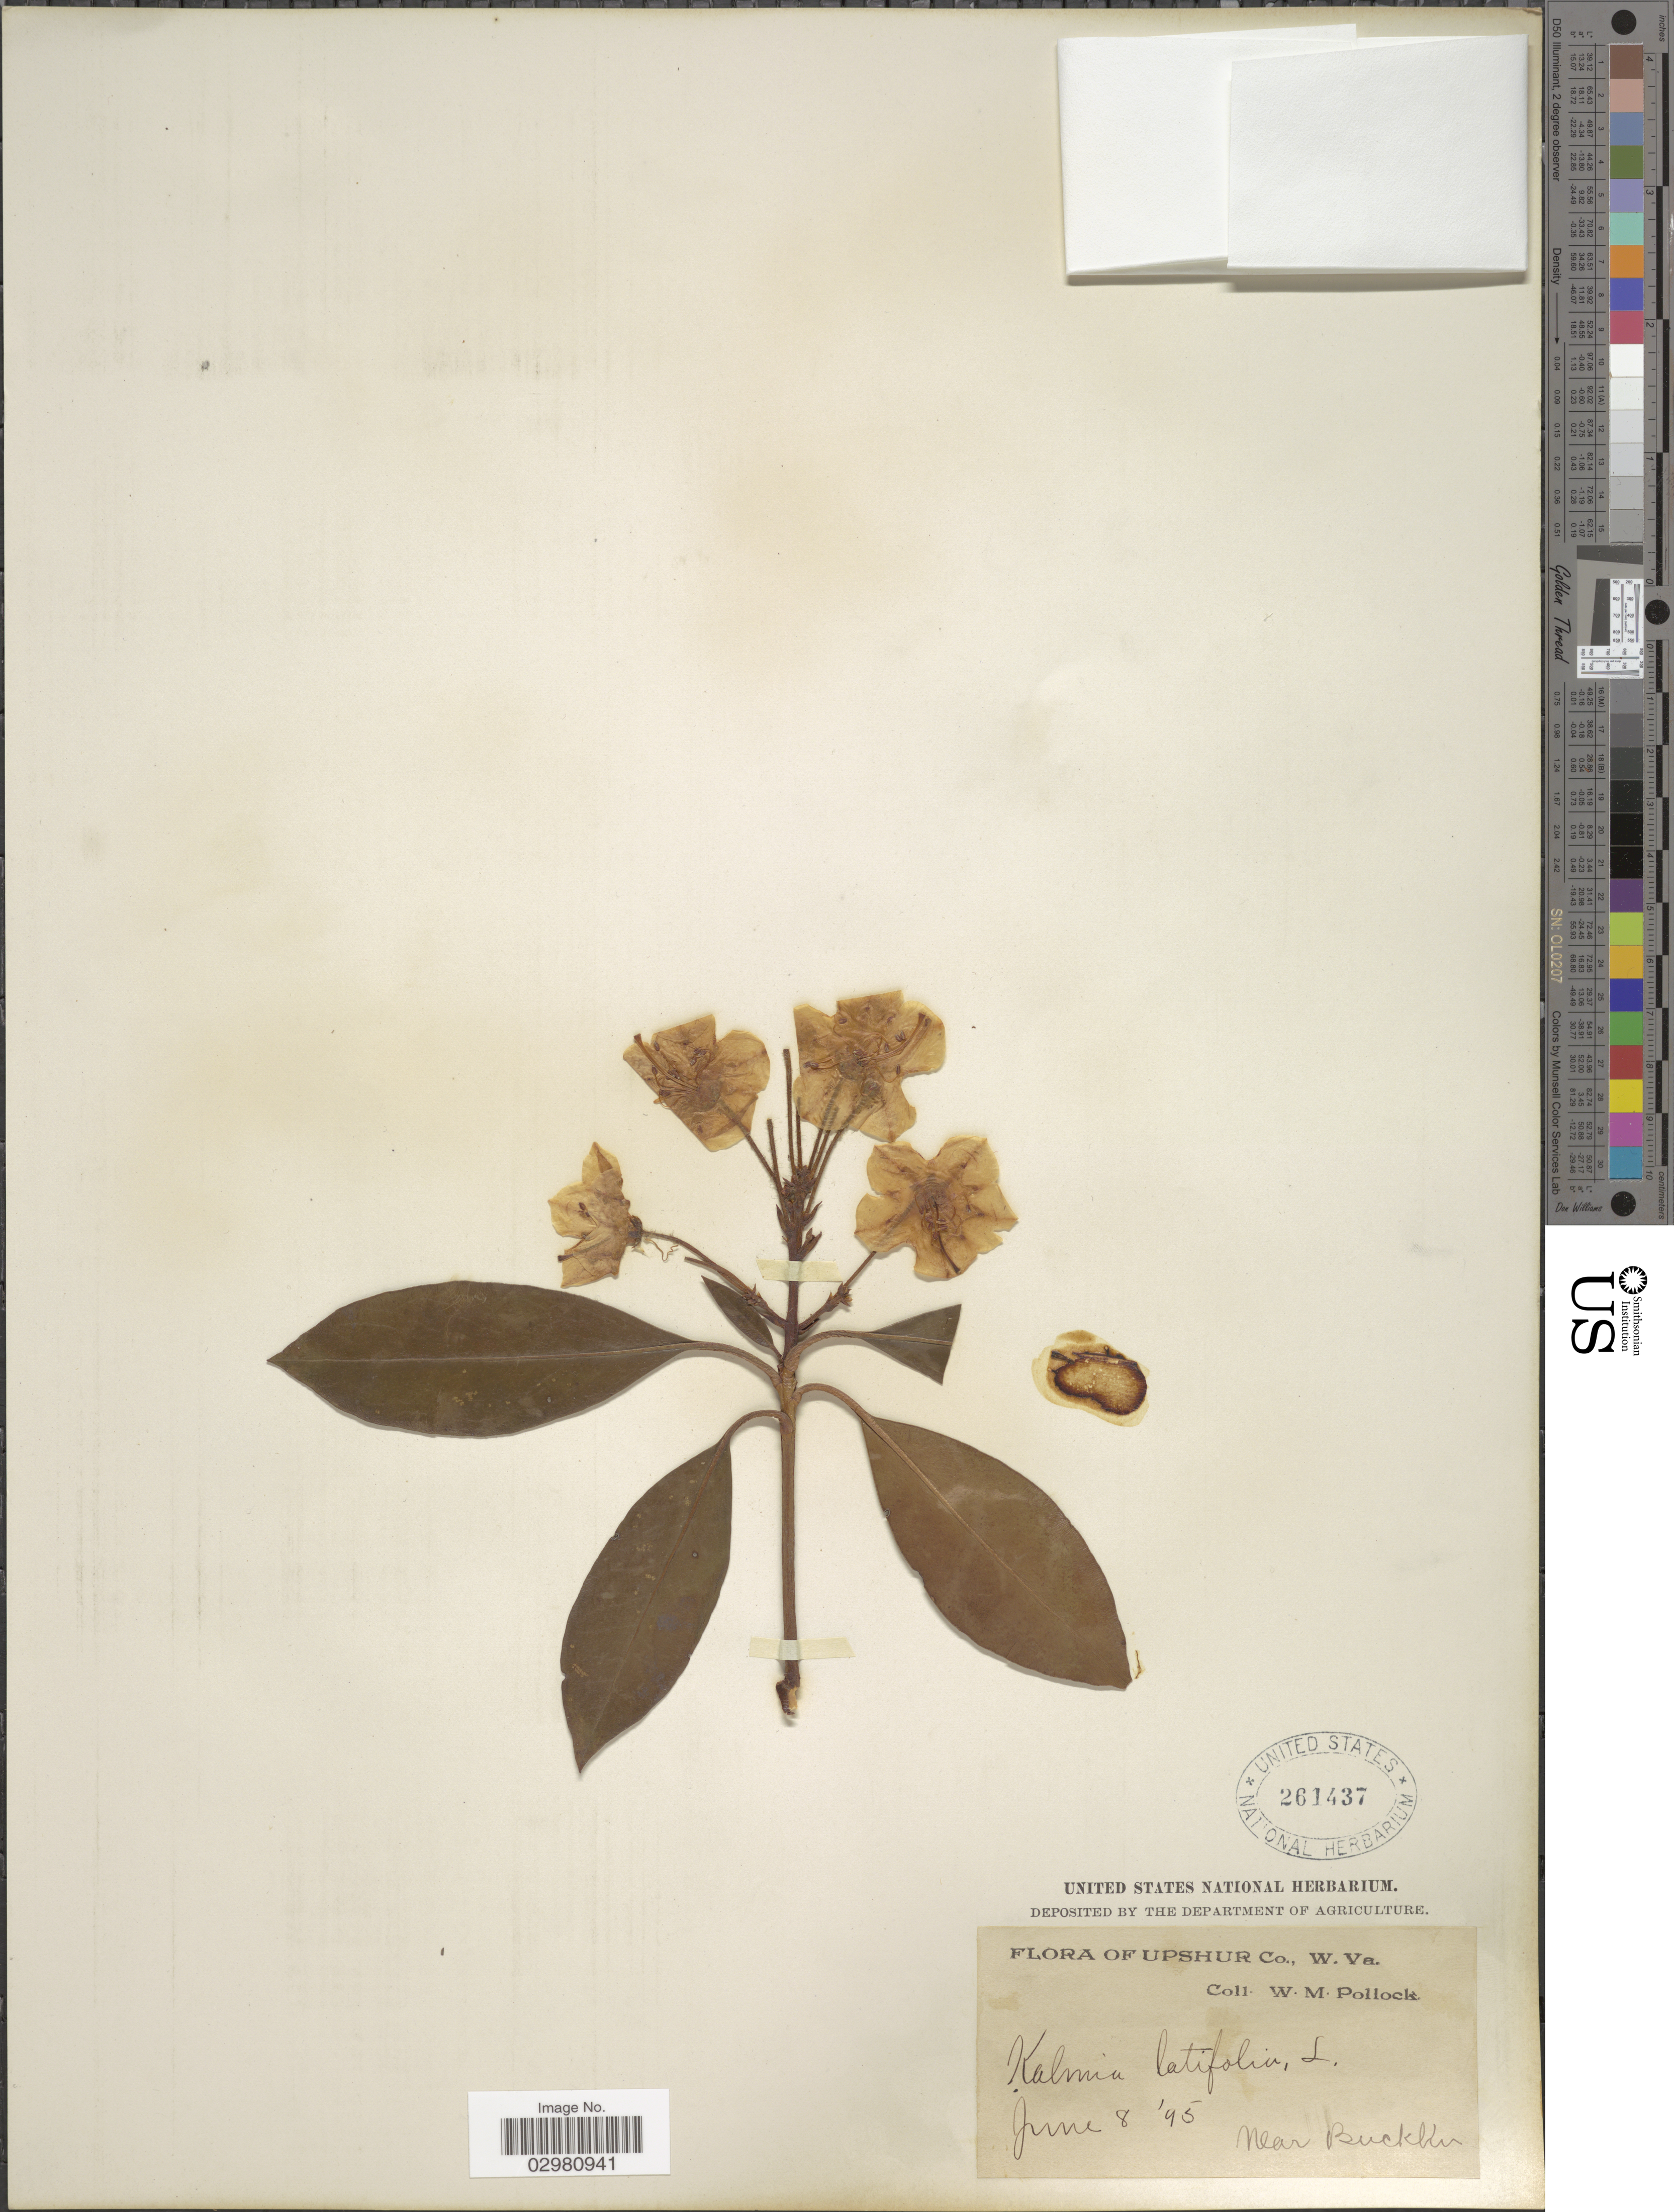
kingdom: Plantae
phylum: Tracheophyta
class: Magnoliopsida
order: Ericales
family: Ericaceae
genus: Kalmia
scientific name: Kalmia latifolia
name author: L.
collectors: W. M. Pollock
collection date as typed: Transcribed d/m/y: 8/6/95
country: United States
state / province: West Virginia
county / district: Upshur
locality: W.Va. Near Bucklin.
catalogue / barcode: US 261437